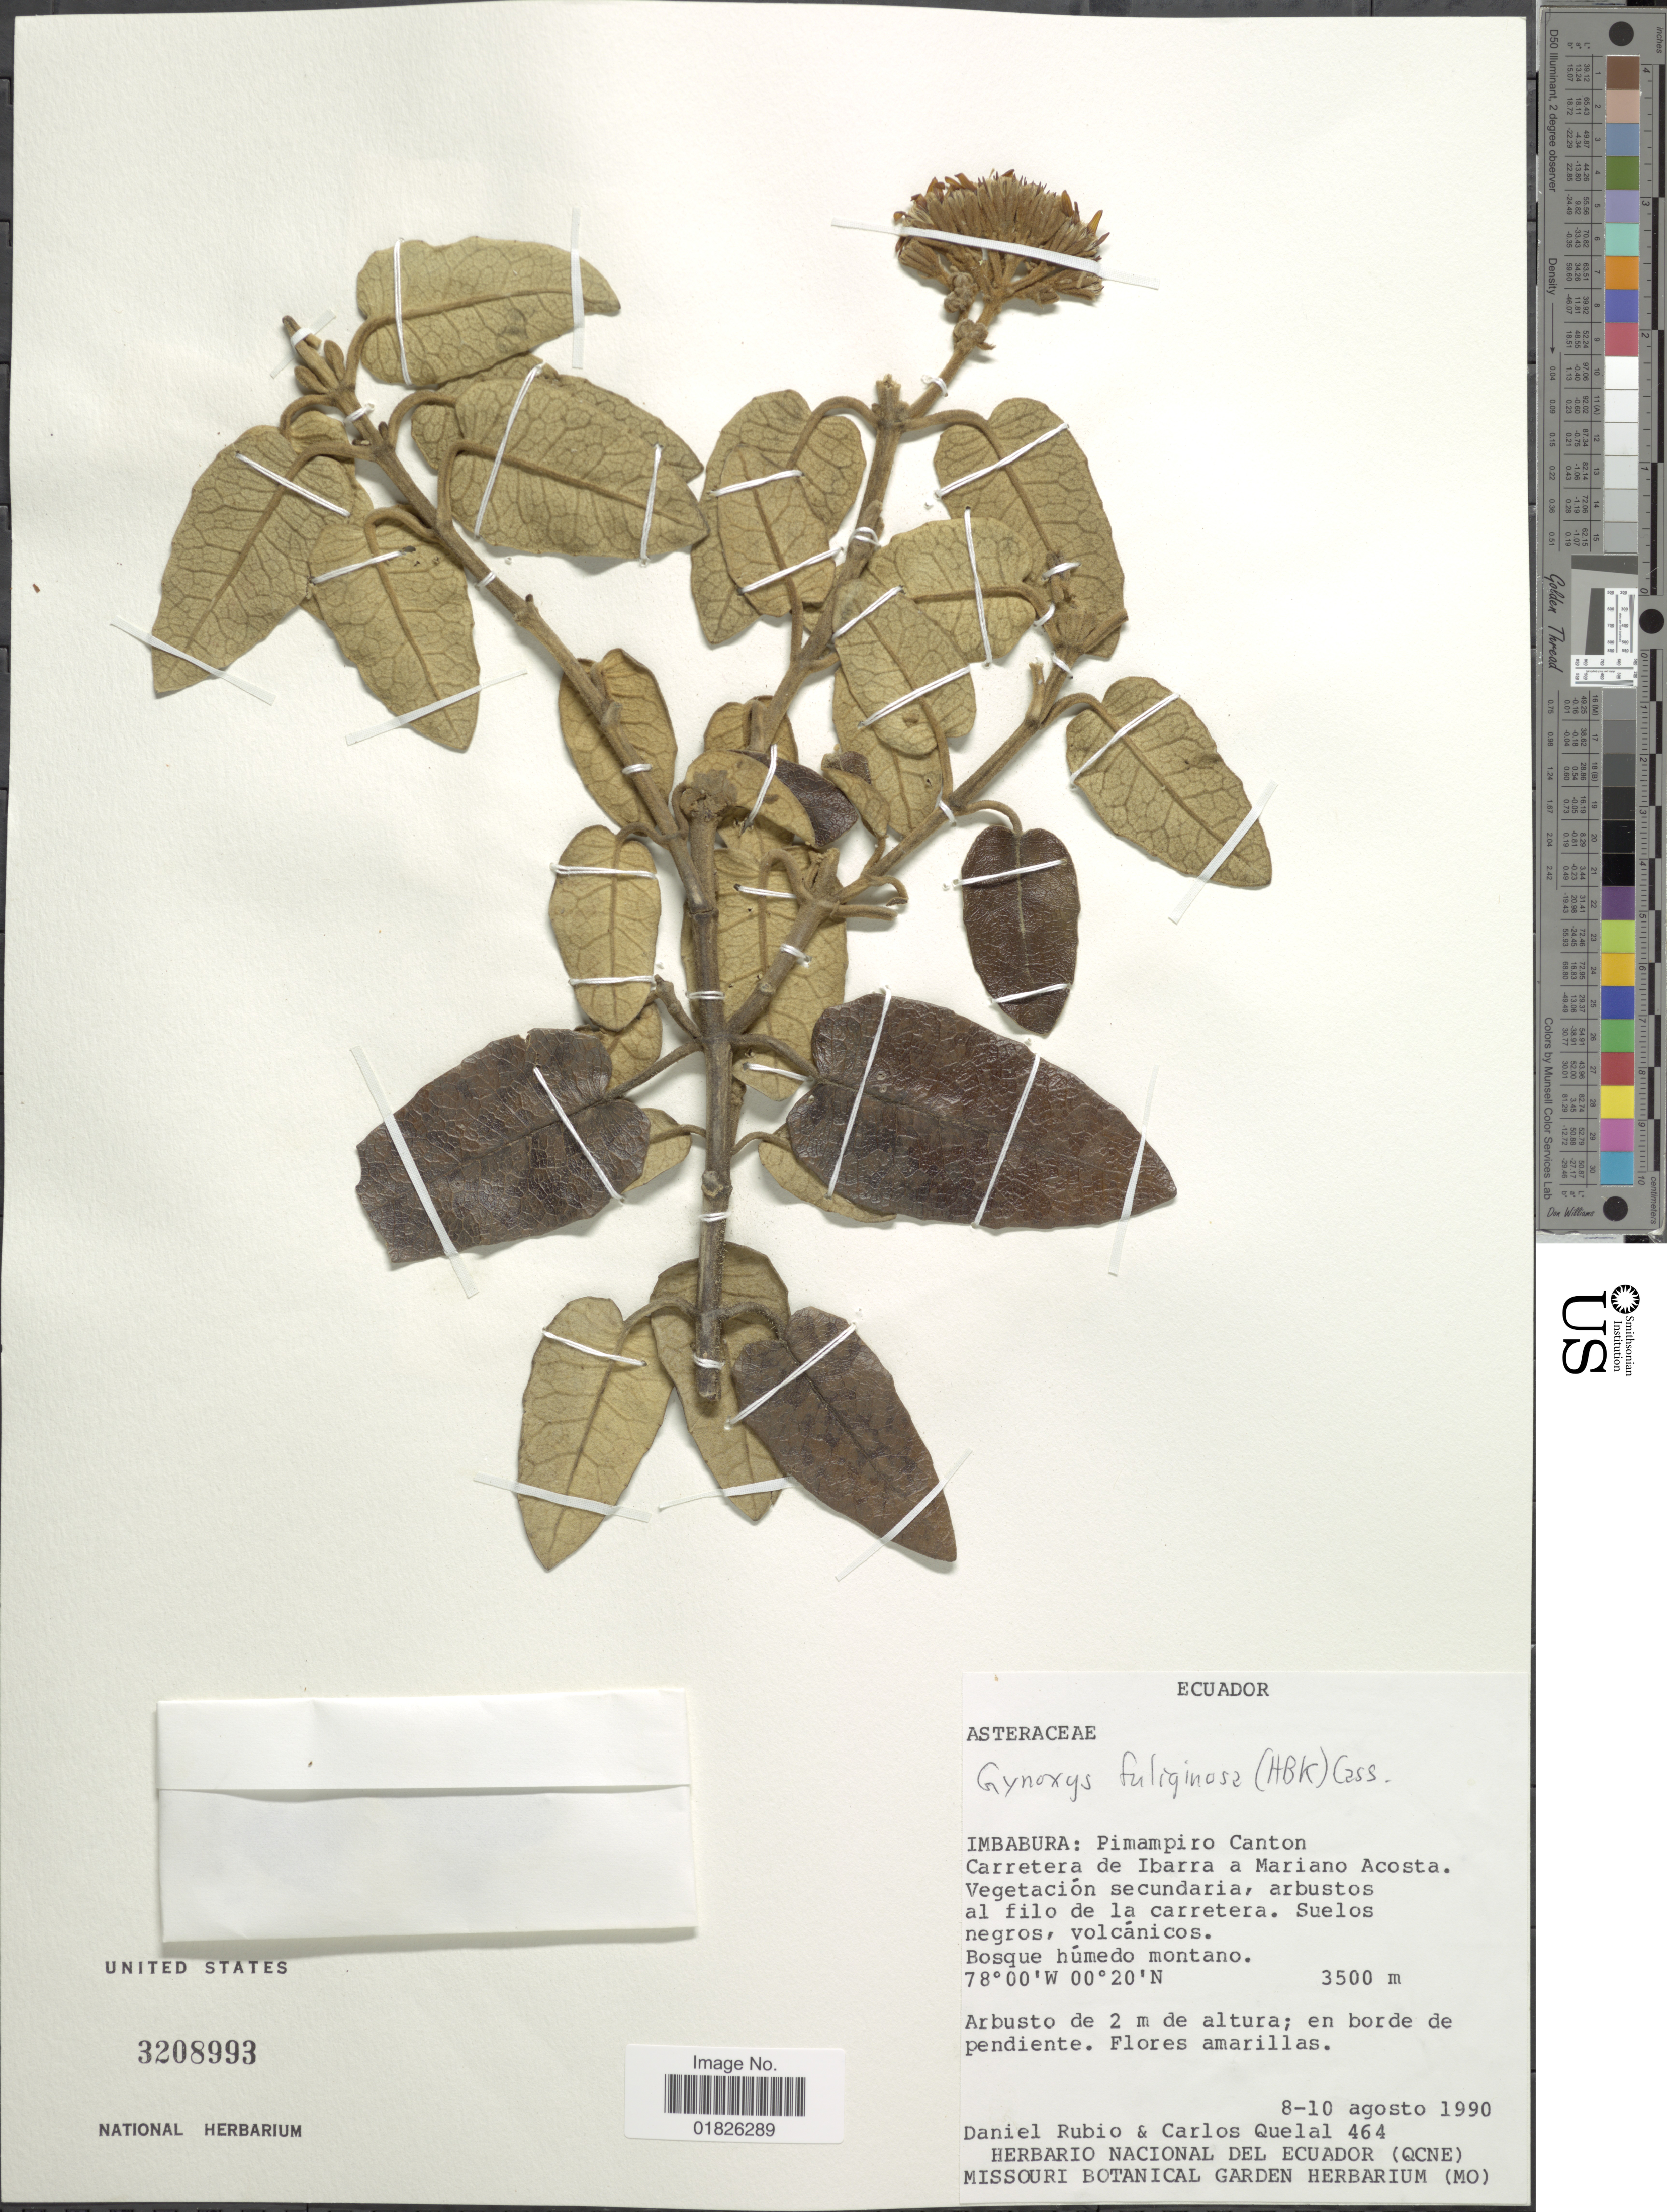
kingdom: Plantae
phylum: Tracheophyta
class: Magnoliopsida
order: Asterales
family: Asteraceae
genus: Gynoxys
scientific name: Gynoxys fuliginosa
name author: Cass.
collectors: D. Rubio & C. Quelal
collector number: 464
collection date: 1990-08-08/1990-08-10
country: Ecuador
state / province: Imbabura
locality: Pimapiro Canton, Carretera de Ibarra a Mariano Acosta.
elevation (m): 3500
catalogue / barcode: US 3208993